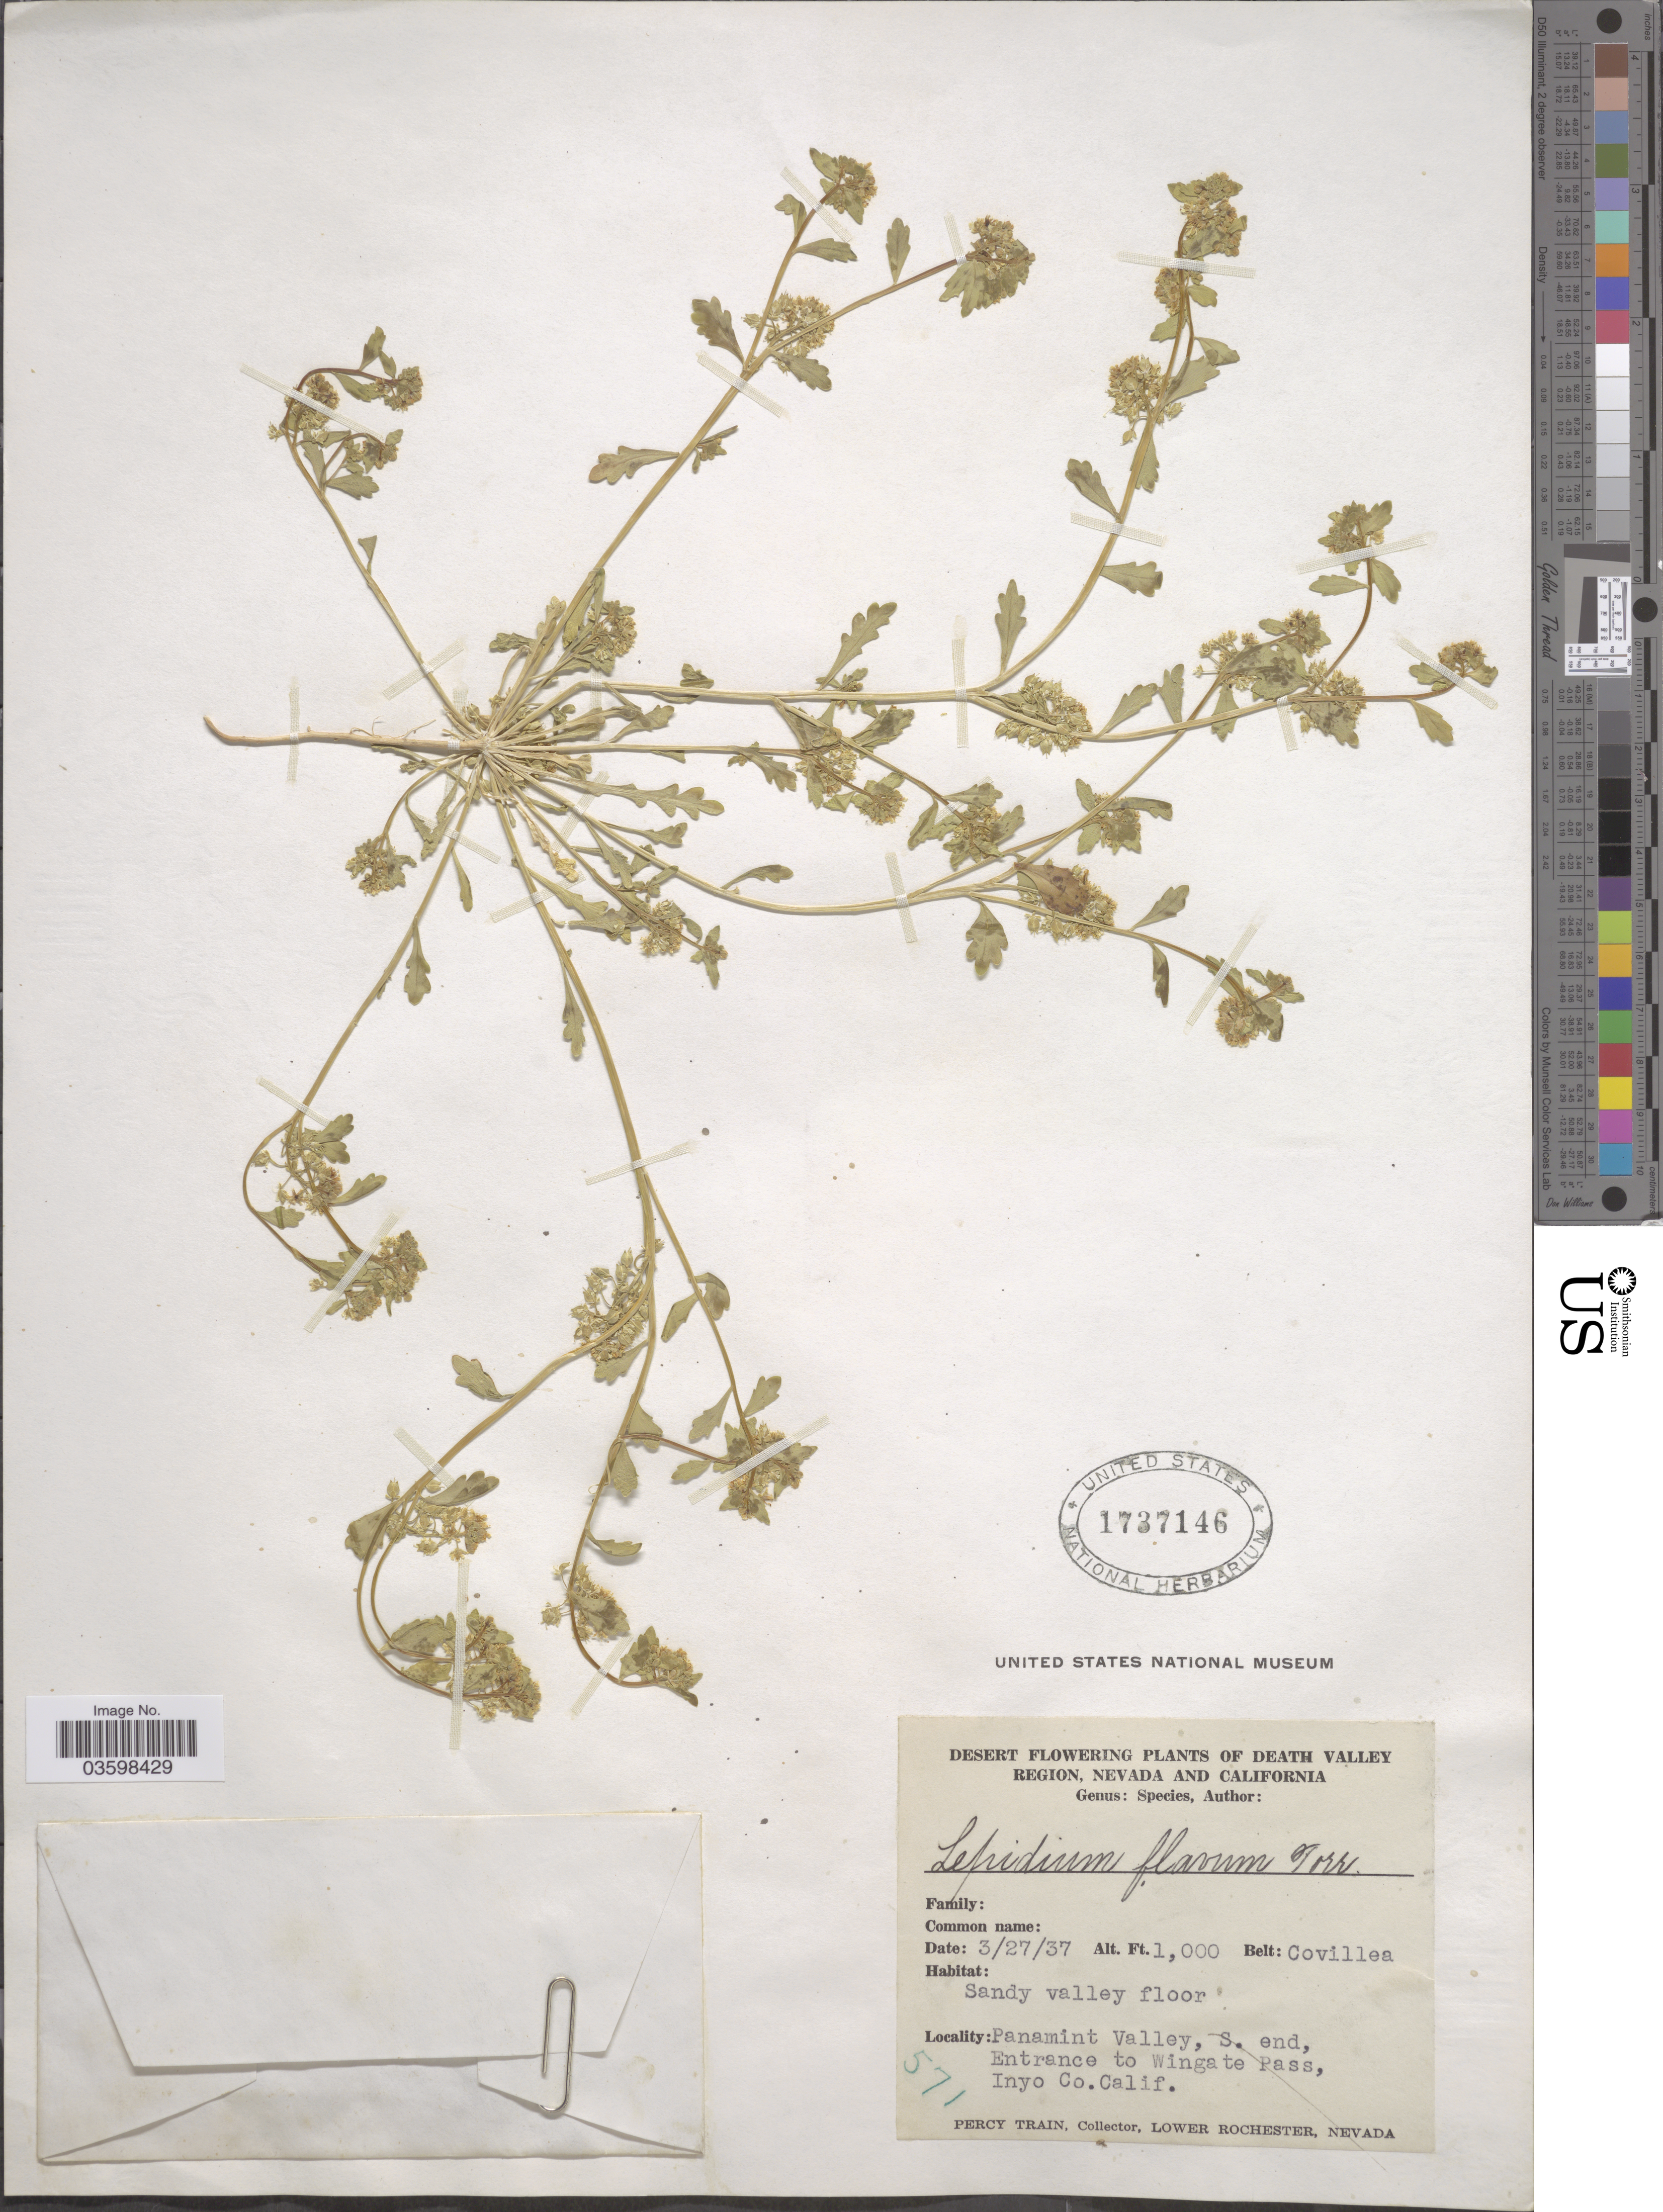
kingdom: Plantae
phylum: Tracheophyta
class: Magnoliopsida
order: Brassicales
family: Brassicaceae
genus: Lepidium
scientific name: Lepidium flavum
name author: Torr.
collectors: P. Train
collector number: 571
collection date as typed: Transcribed d/m/y: 27/3/37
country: United States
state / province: California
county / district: Inyo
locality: Panamint Valle, S. end Entrance to Wingate Pass, Inyo Co.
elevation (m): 305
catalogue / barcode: US 1737146